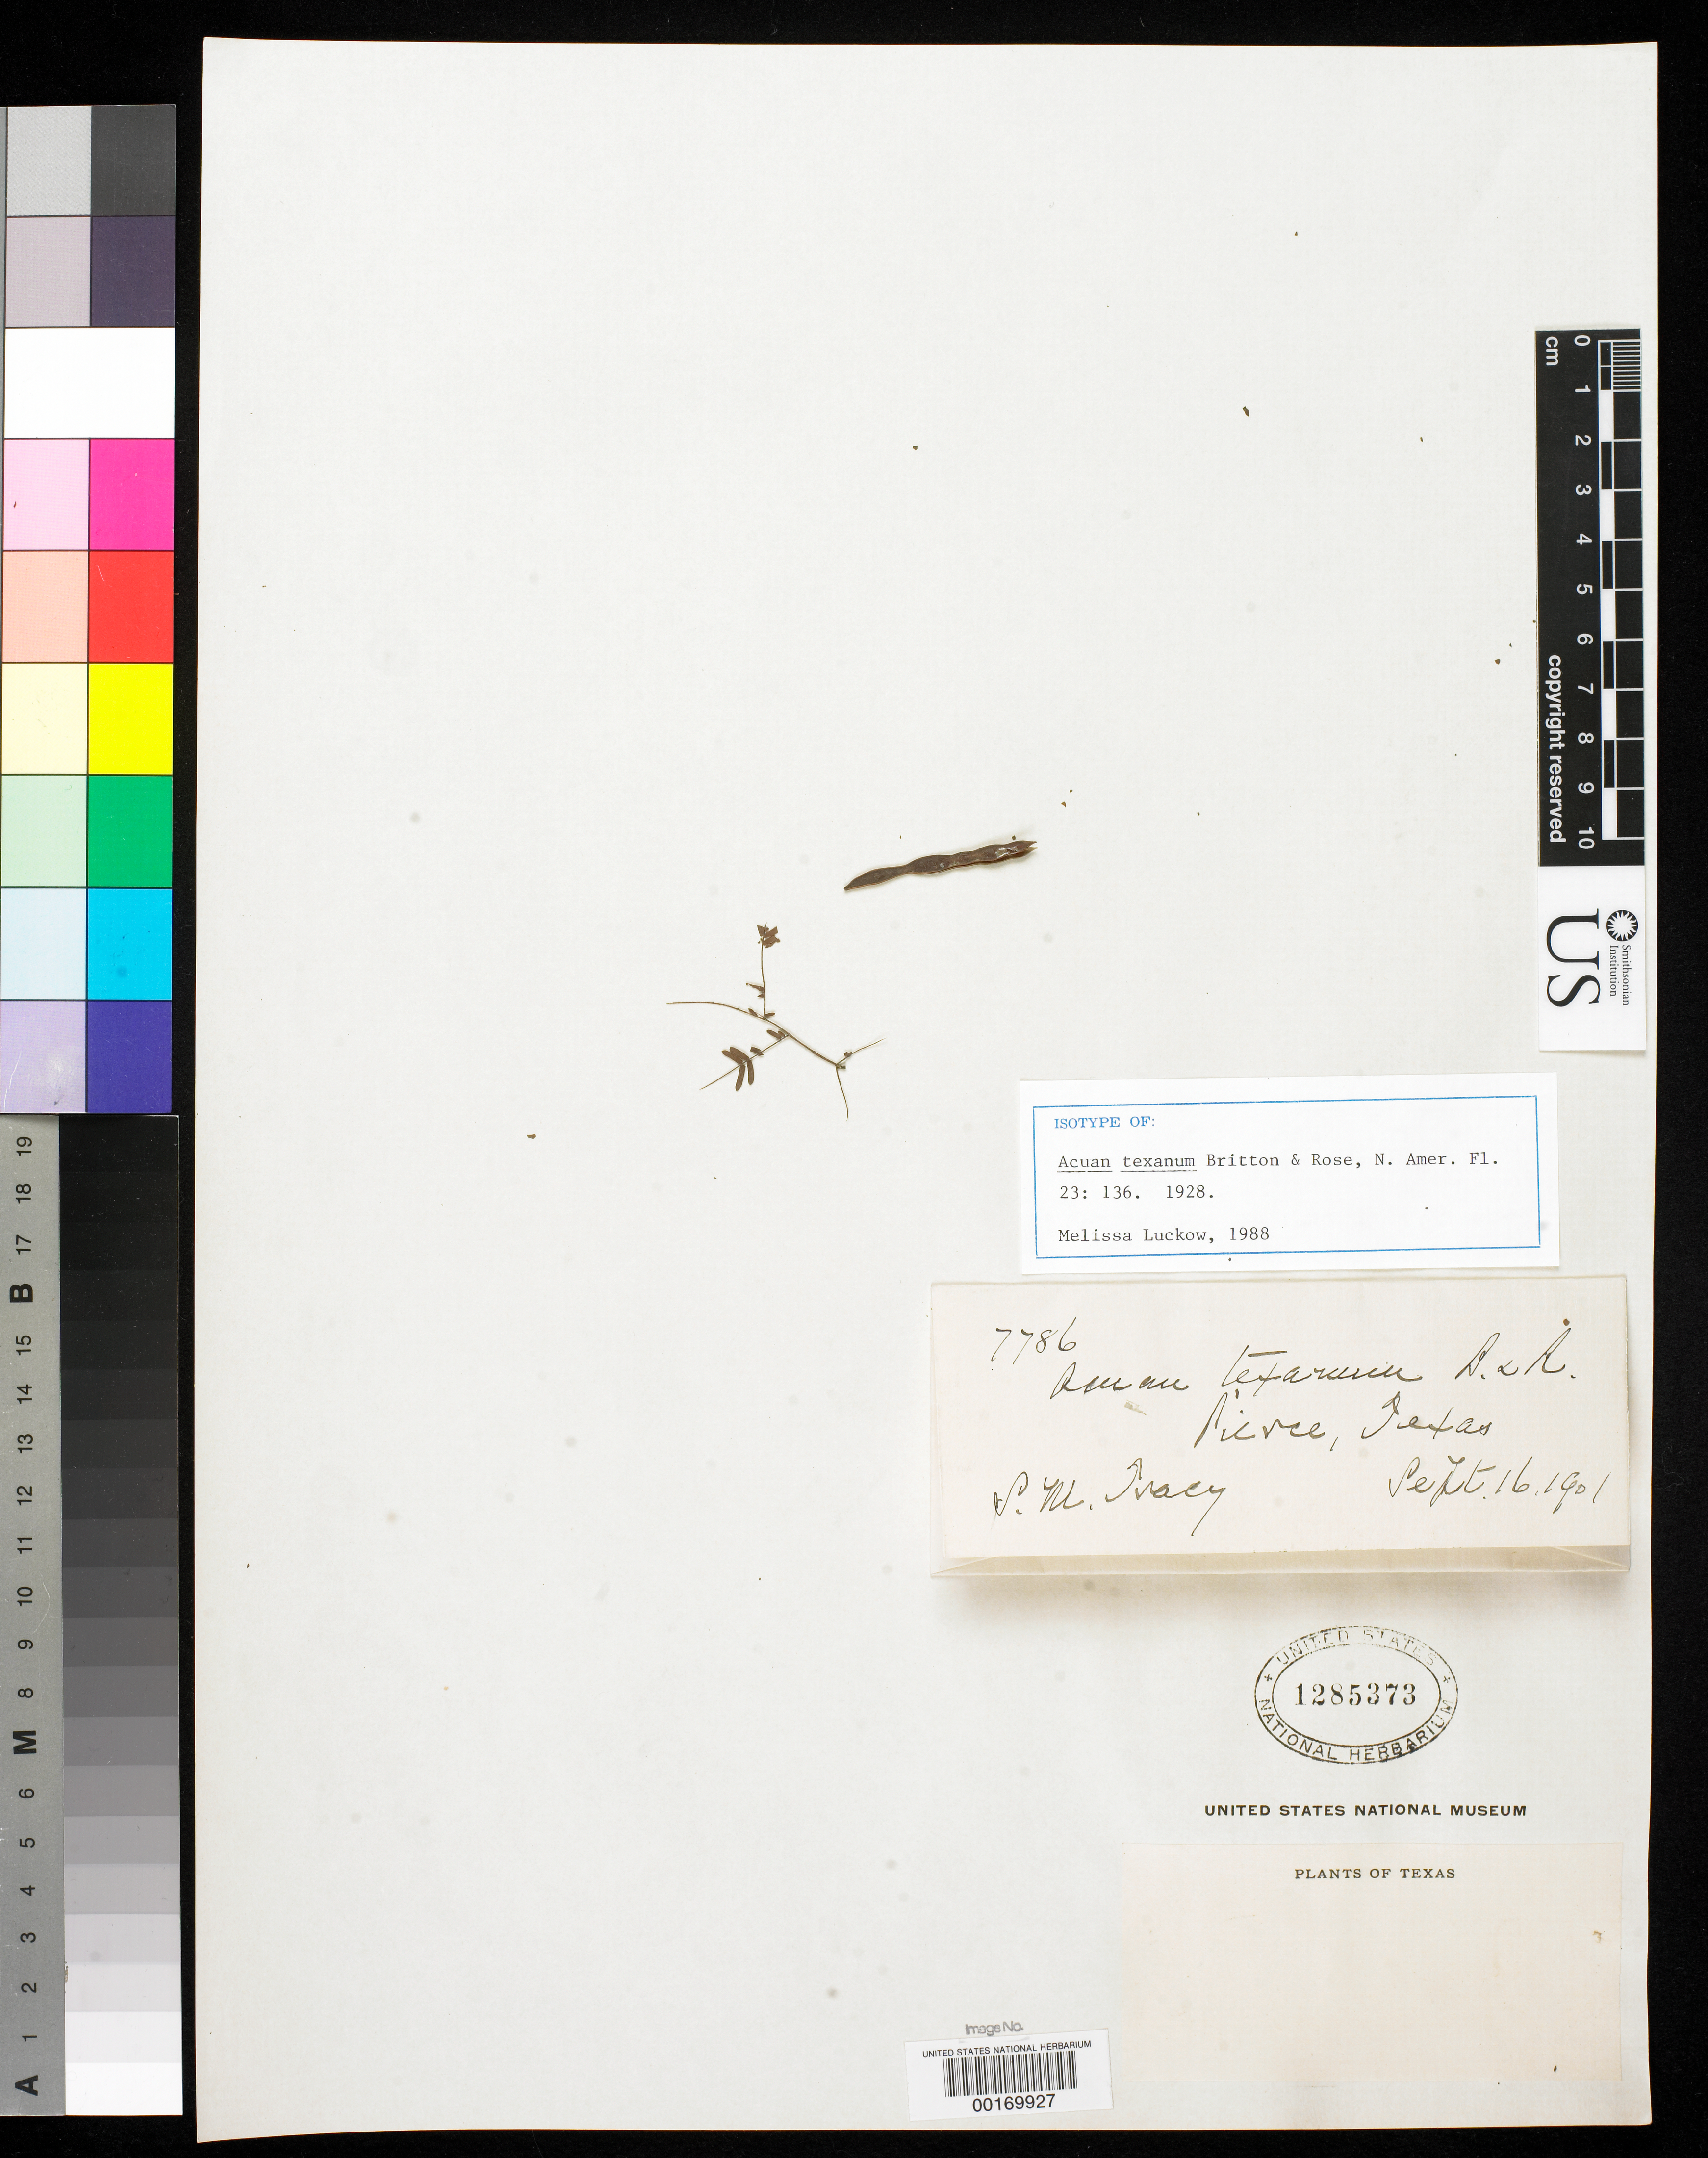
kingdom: Plantae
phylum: Tracheophyta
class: Magnoliopsida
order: Fabales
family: Fabaceae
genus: Acuan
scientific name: Acuan texanum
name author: Britton & Rose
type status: Type Fragment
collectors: S. M. Tracy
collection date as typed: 16 Sep 1901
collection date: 1901-09-16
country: United States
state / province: Texas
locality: Piece.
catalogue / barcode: US 1285373